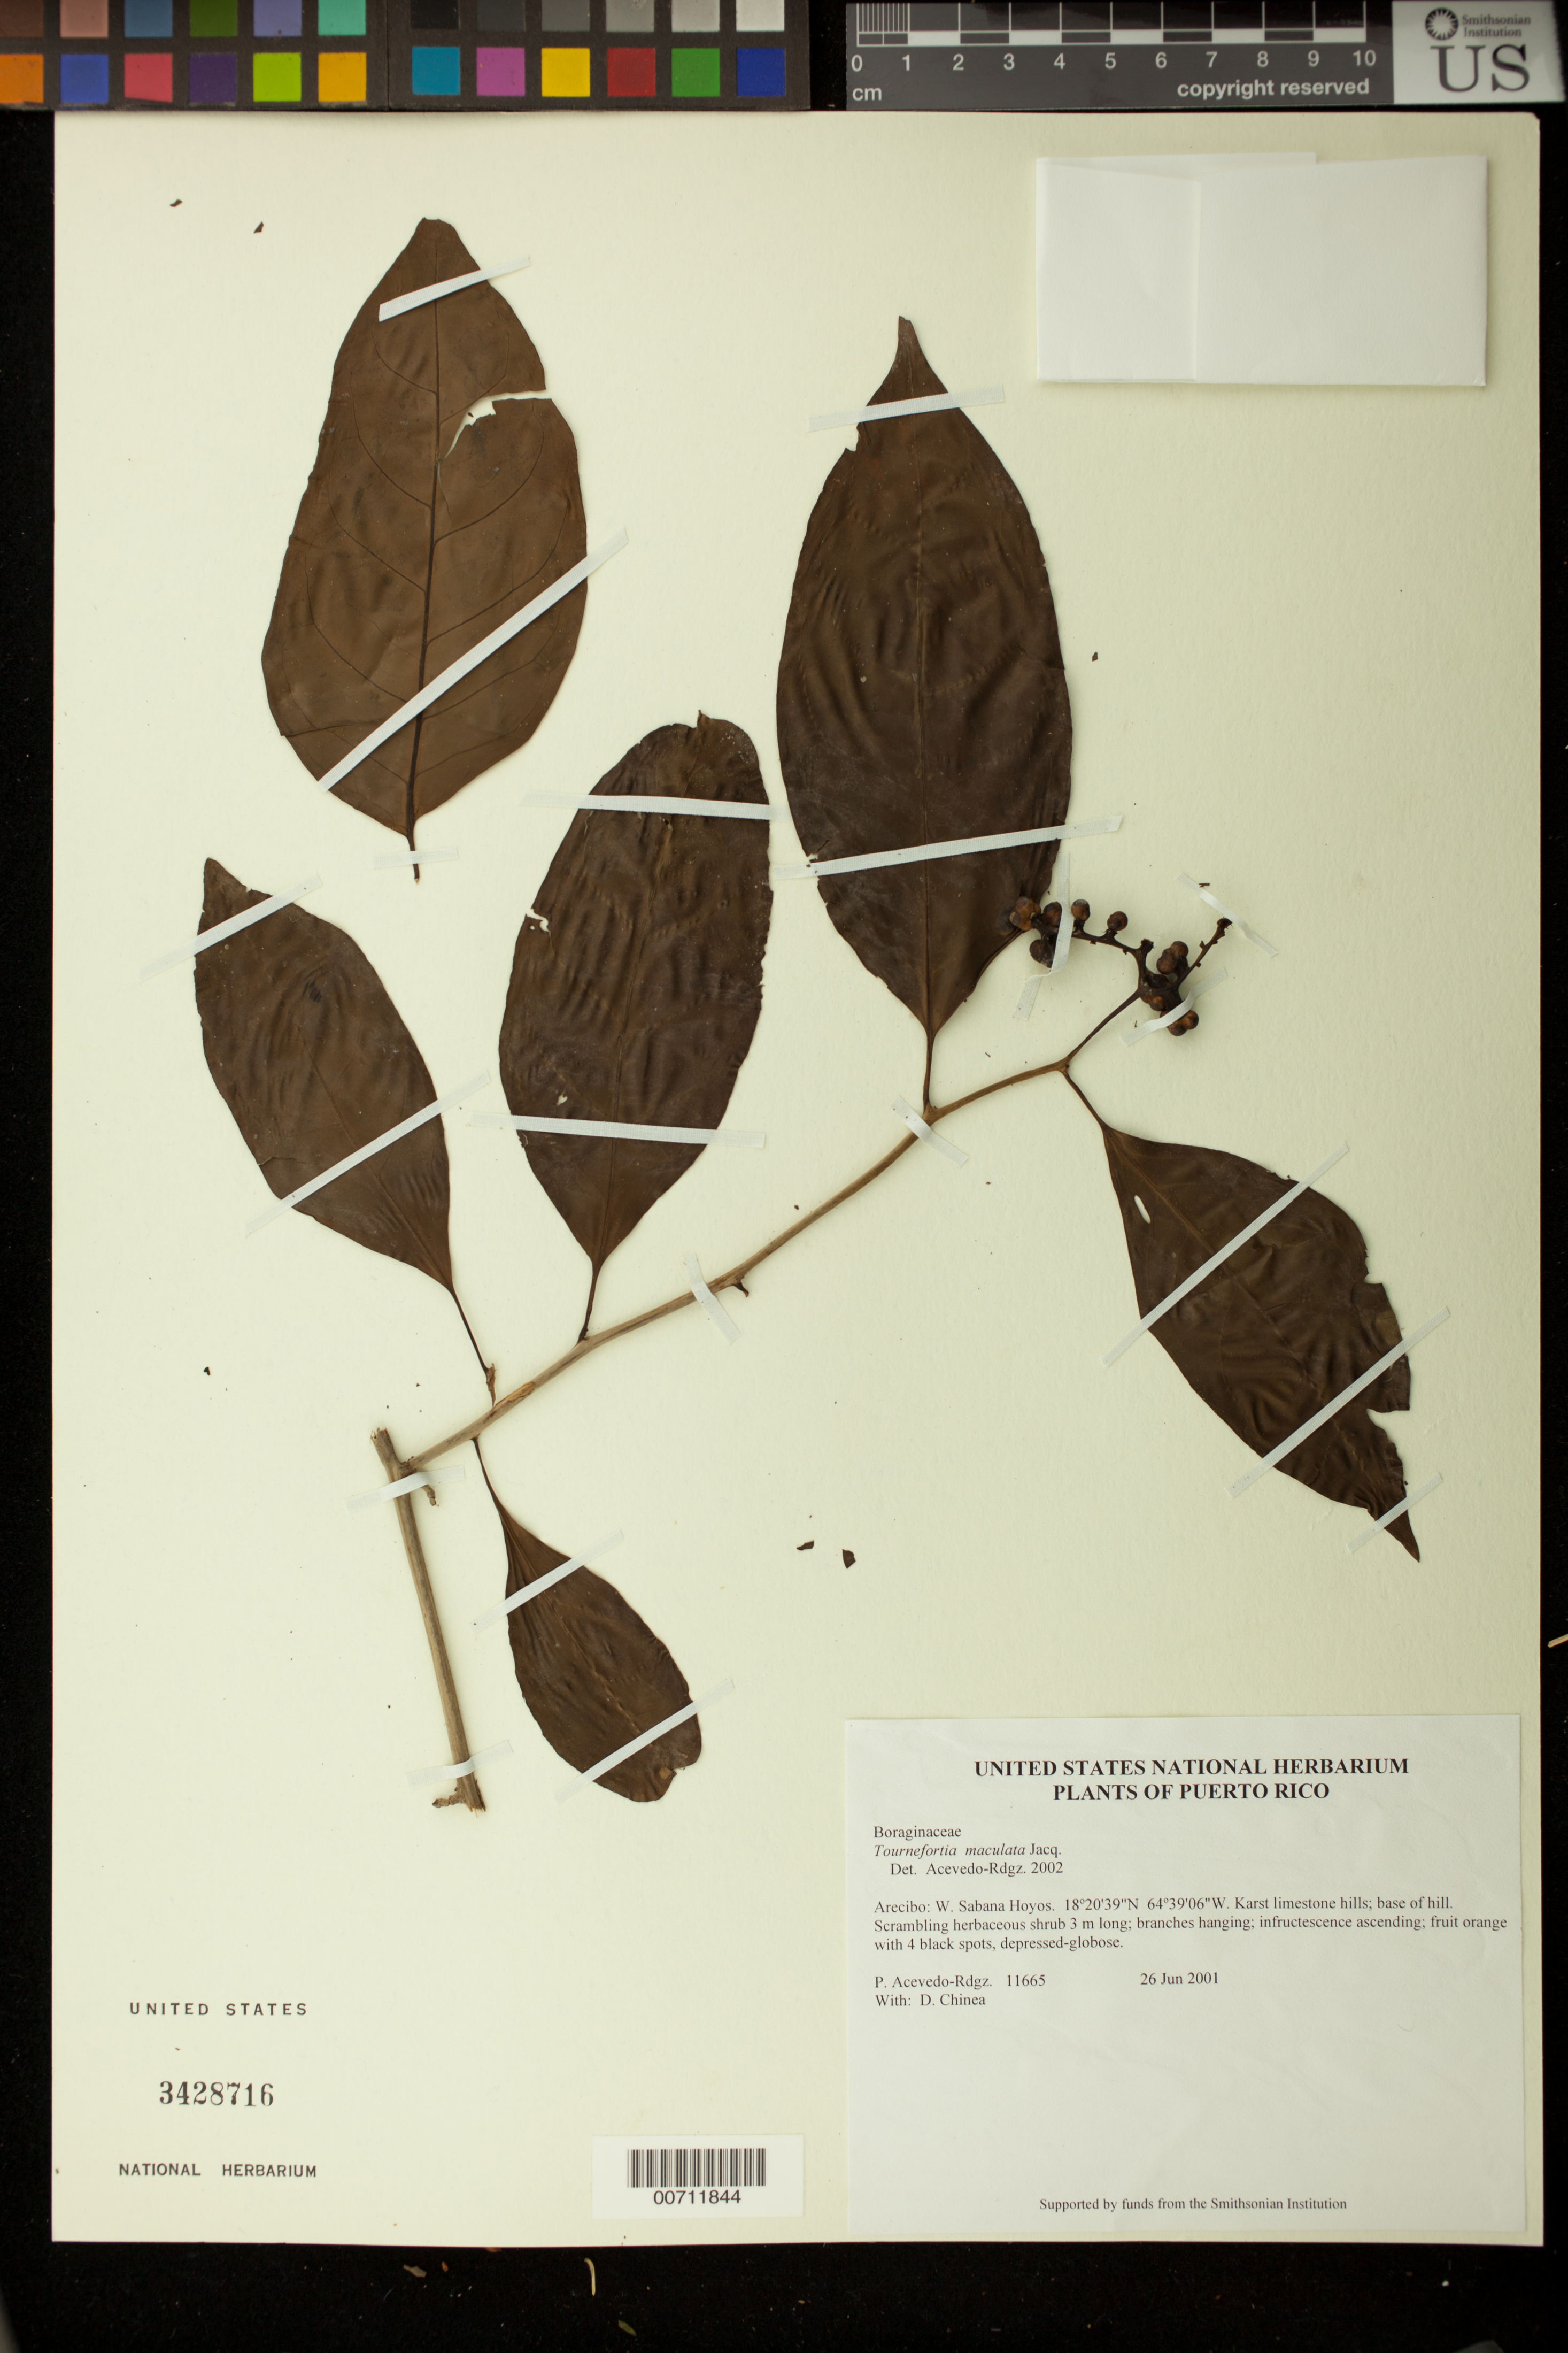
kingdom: Plantae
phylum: Tracheophyta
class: Magnoliopsida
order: Boraginales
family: Heliotropiaceae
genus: Myriopus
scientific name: Myriopus maculatus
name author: (Jacq.) Feuillet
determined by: Feuillet, C.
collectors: P. Acevedo-Rodr. & D. Chinea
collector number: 11665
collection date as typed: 26 Jun 2001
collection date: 2001-06-26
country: Puerto Rico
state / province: Arecibo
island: Puerto Rico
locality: Arecibo: W. Sabana Hoyos.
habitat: Karst limestone hills; base of hill.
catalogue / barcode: US 3428716